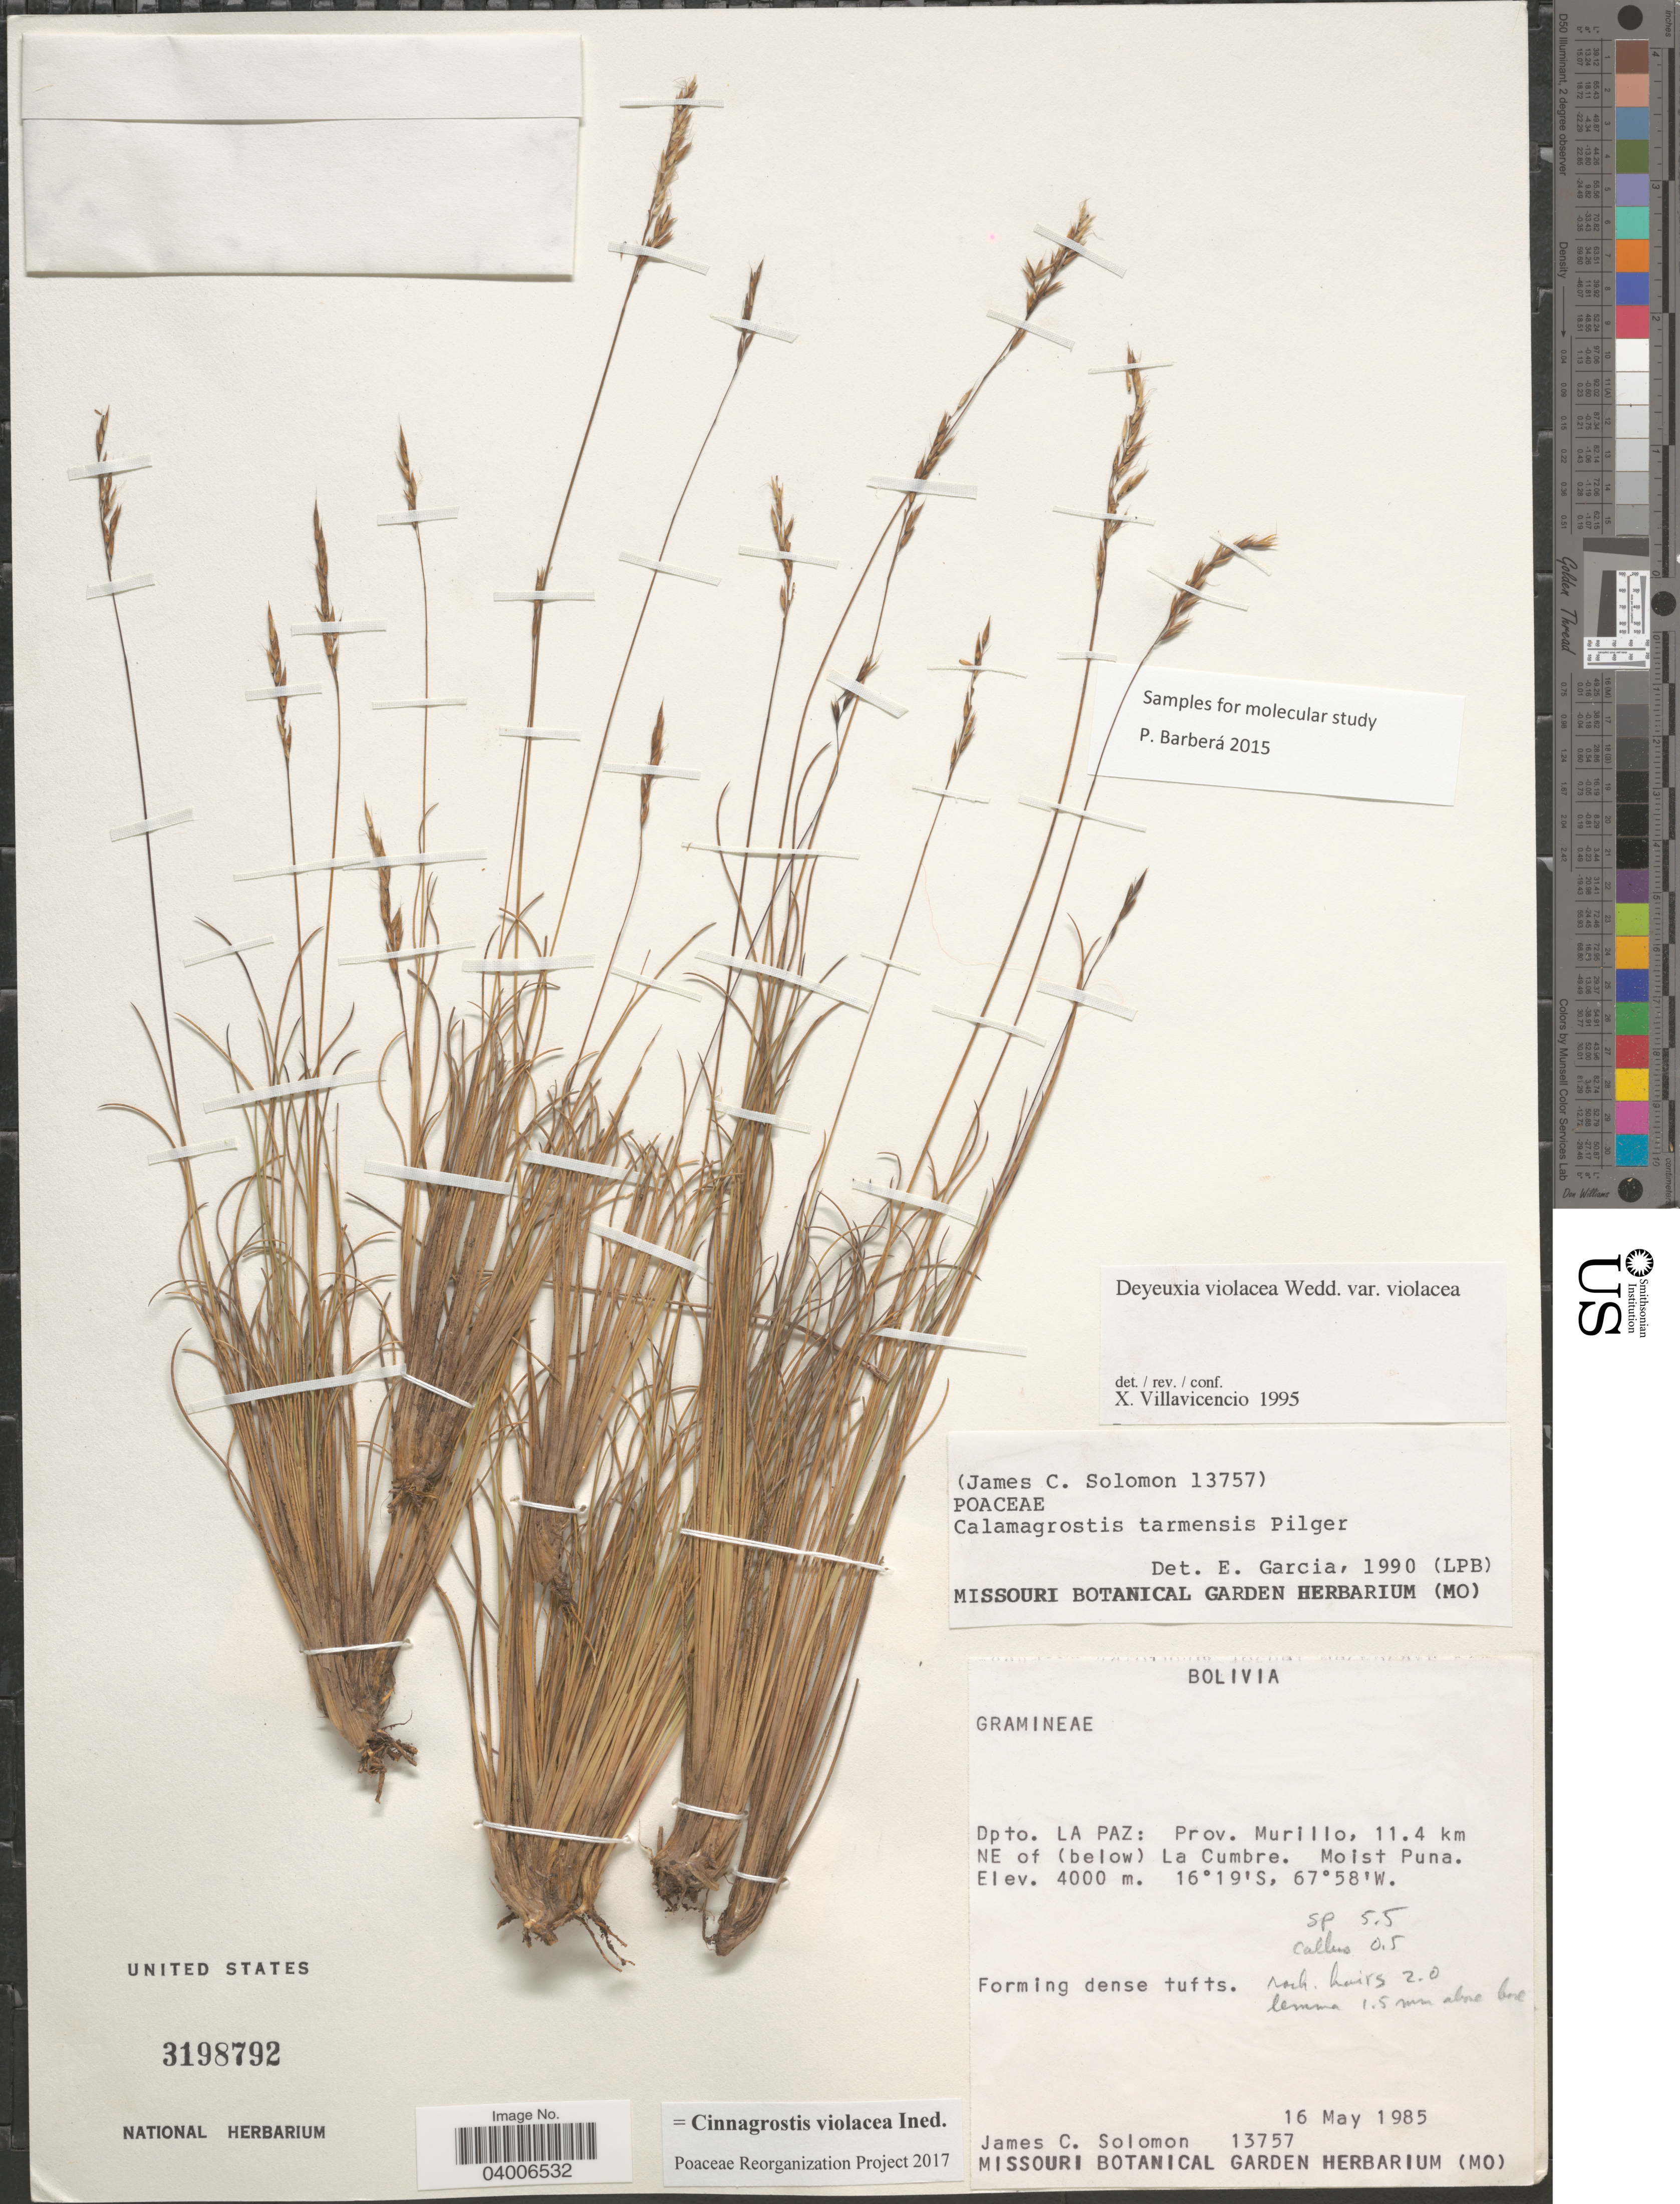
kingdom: Plantae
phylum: Tracheophyta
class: Liliopsida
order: Poales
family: Poaceae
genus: Cinnagrostis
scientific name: Cinnagrostis violacea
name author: (Wedd.) P.M. Peterson et al.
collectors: J. C. Solomon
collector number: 13757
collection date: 1985-05-16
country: Bolivia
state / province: La Paz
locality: Dpto. La Paz: Prov. Murillo, 11.4 km NE of (below) La Cumbre. Moist Puna.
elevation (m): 4000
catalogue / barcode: US 3198792